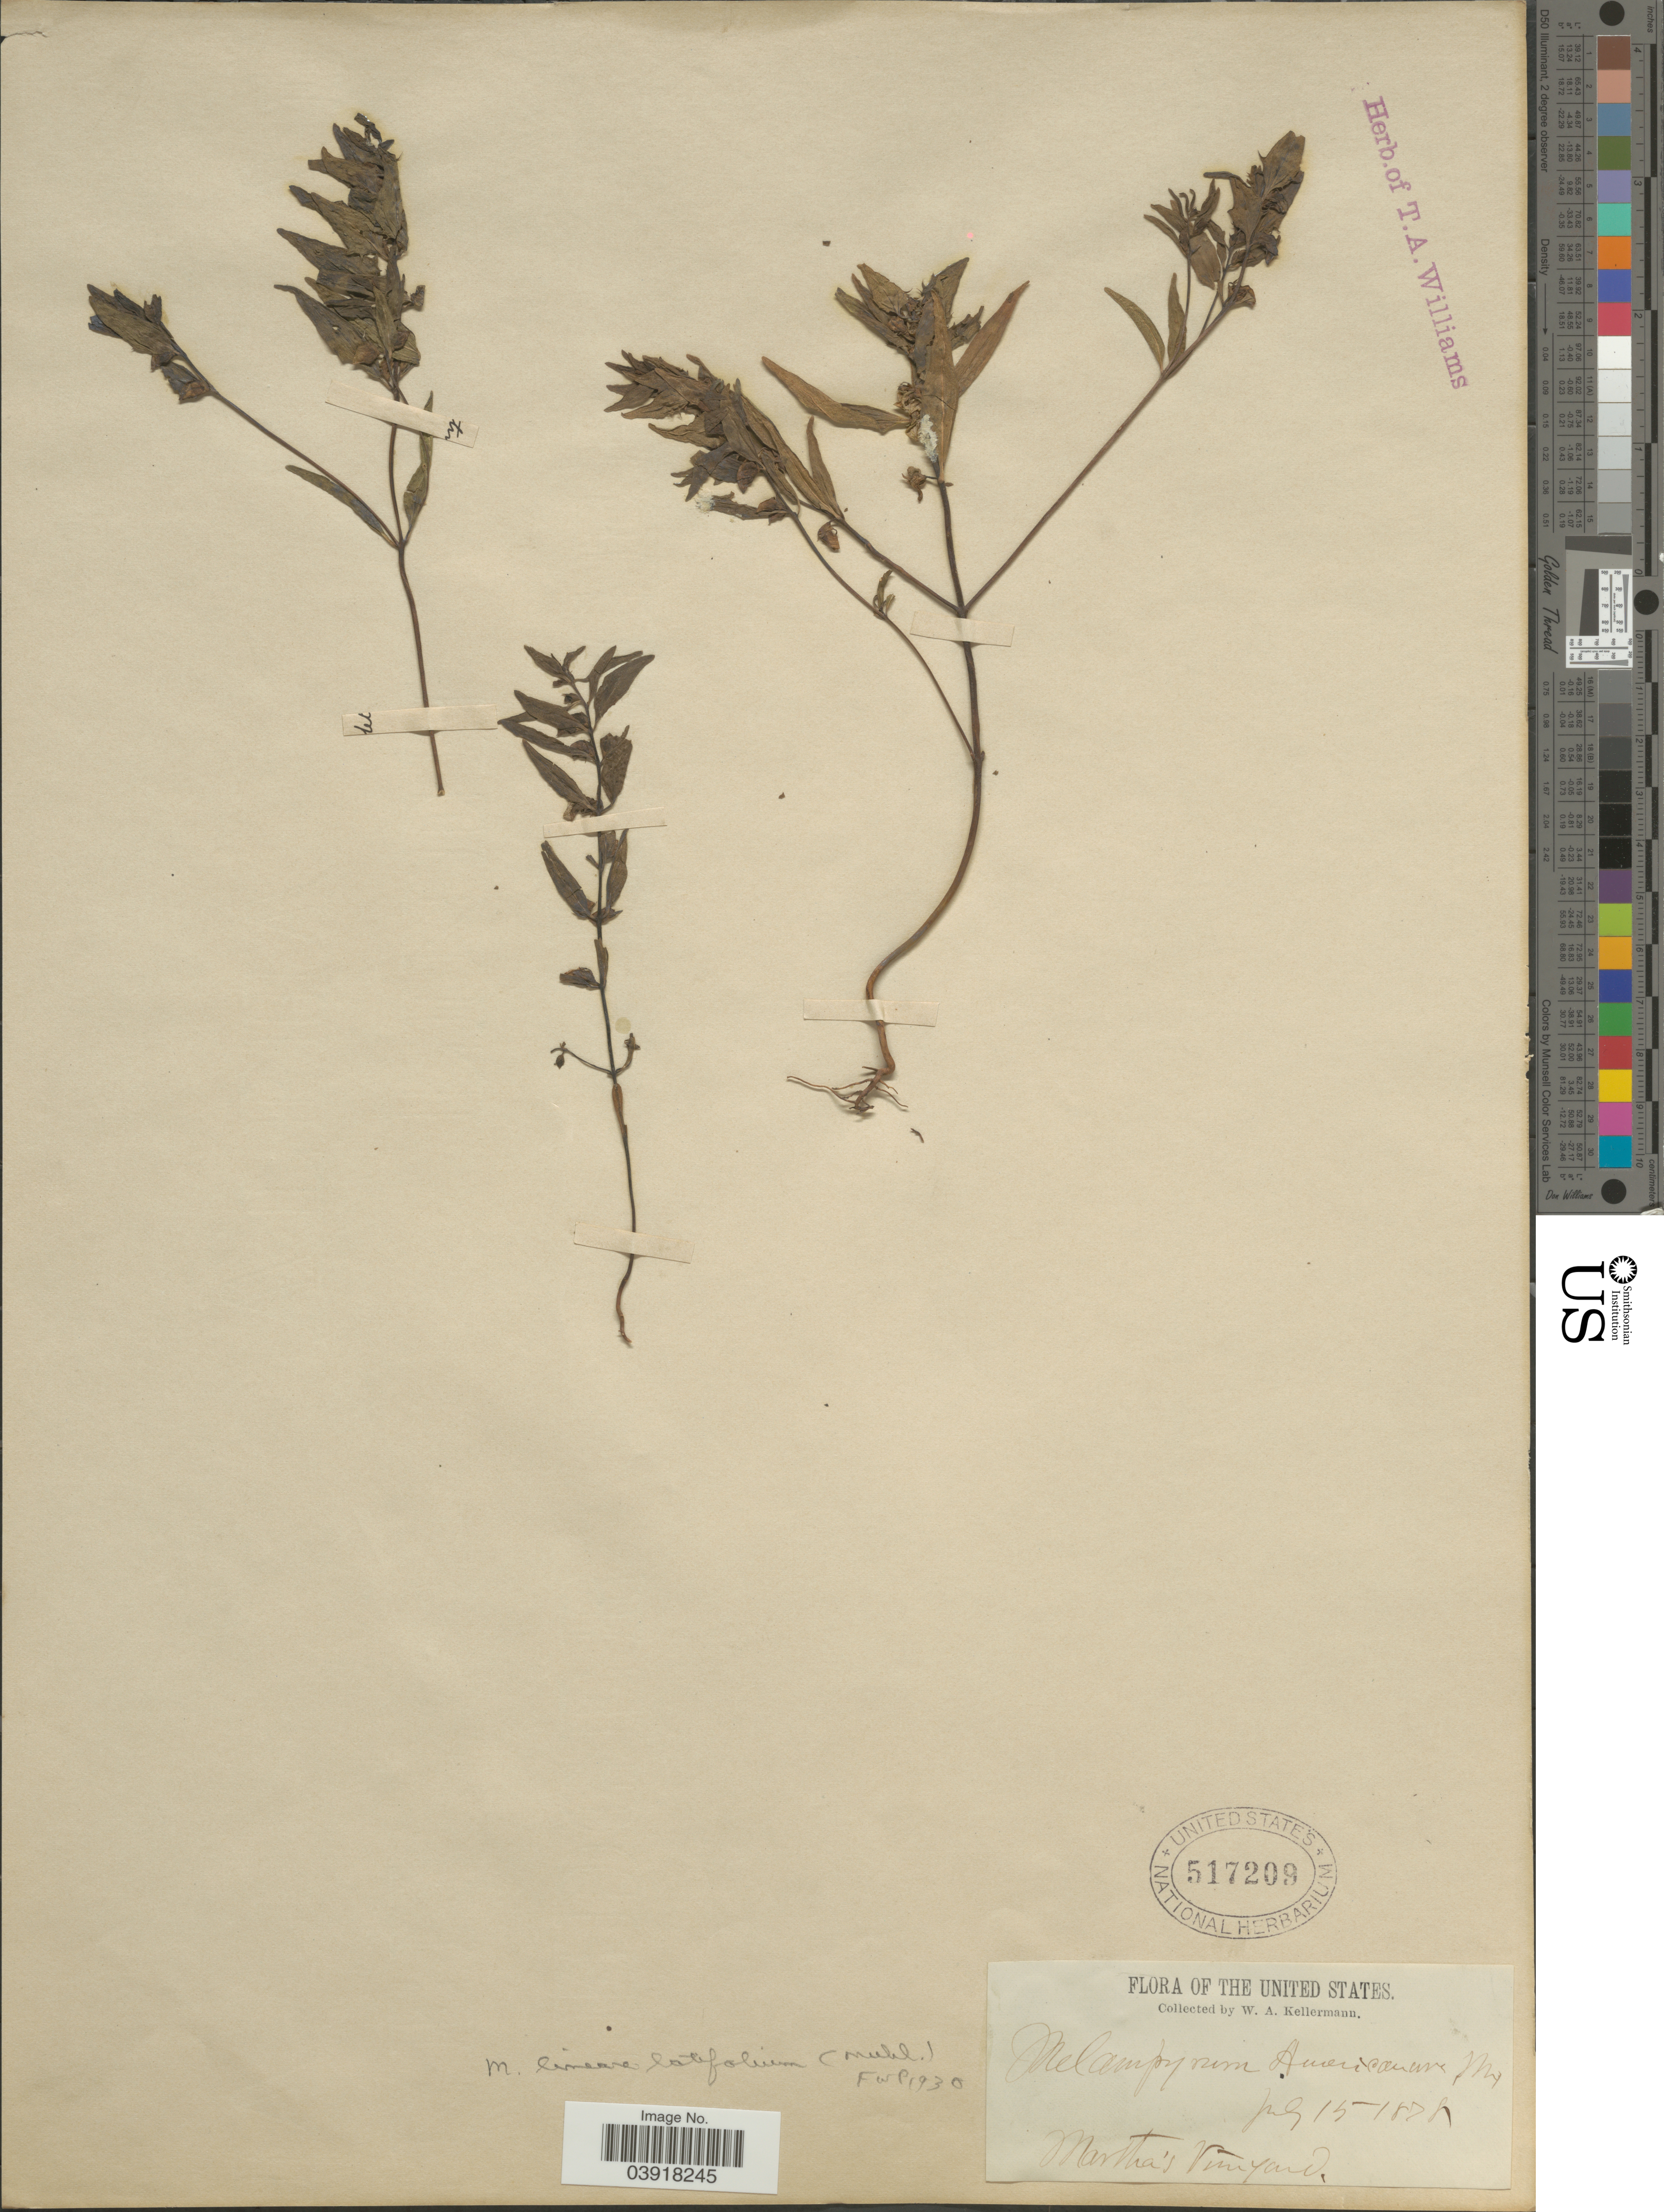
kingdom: Plantae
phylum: Tracheophyta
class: Magnoliopsida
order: Lamiales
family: Orobanchaceae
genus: Melampyrum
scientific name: Melampyrum lineare var. latifolium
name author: (Muhl.) P. Beauv.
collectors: W. Kellerman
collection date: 1878-07-15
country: United States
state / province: Massachusetts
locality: Martha's Vineyard.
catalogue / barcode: US 517209